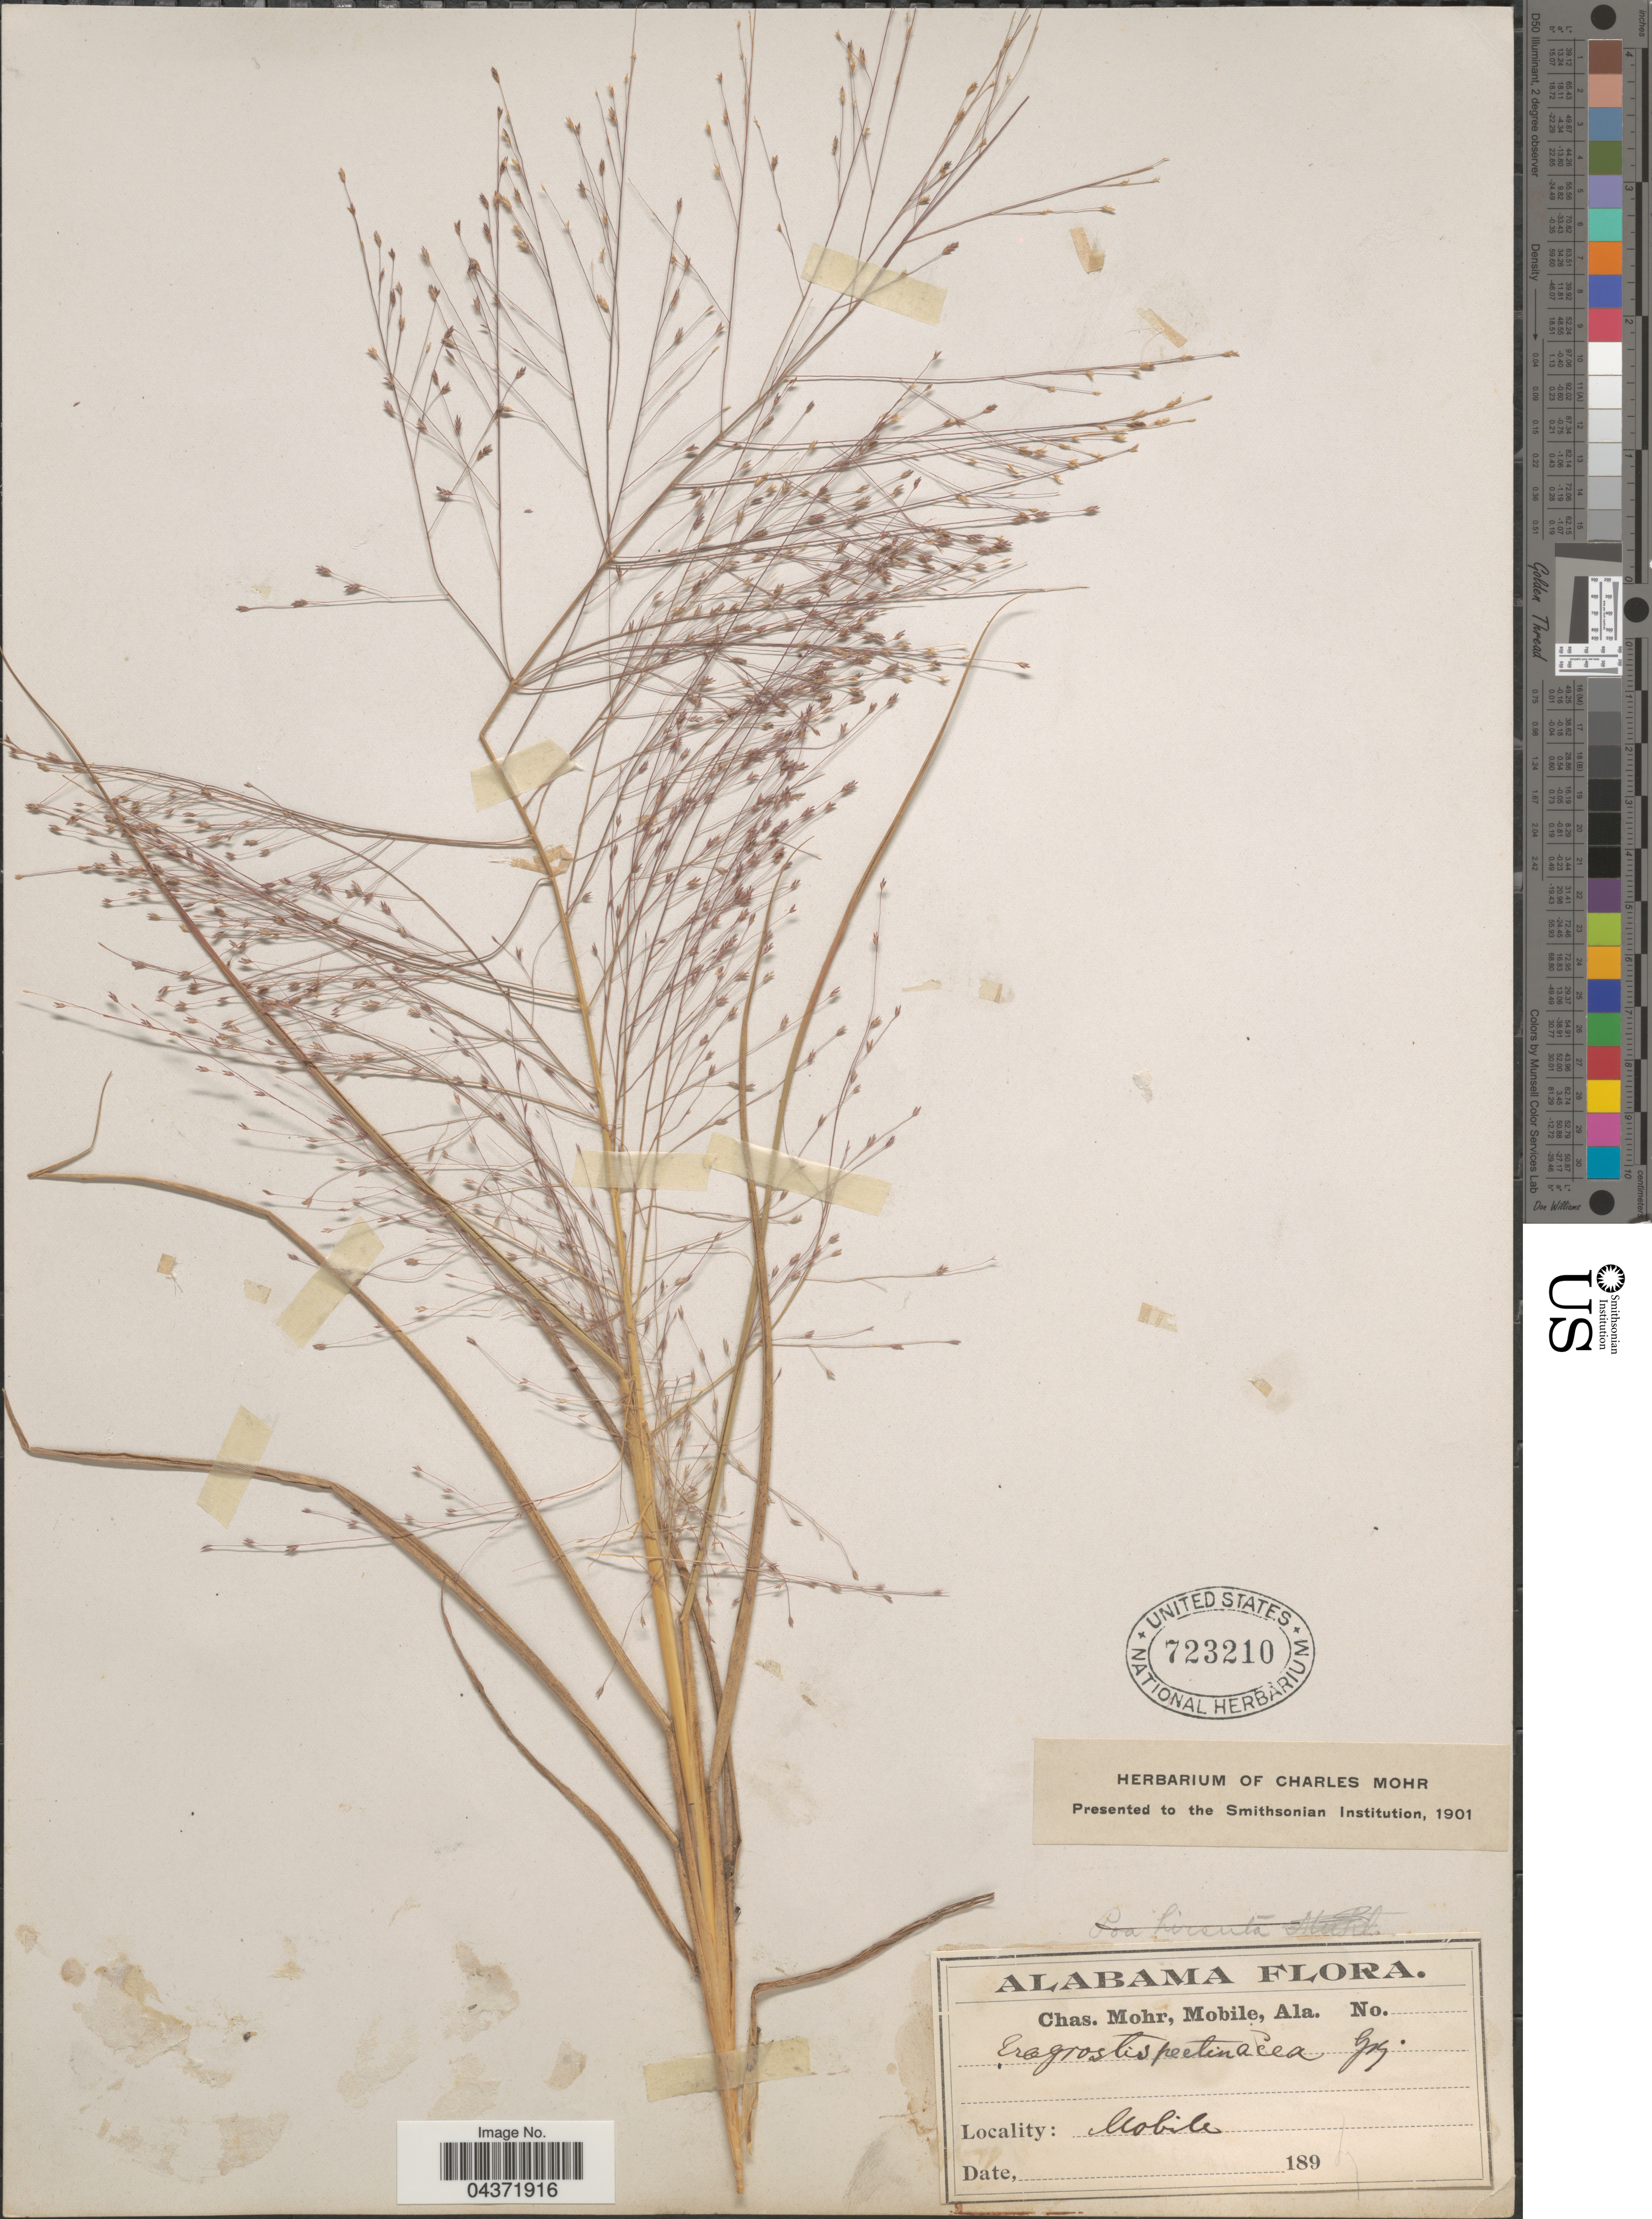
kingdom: Plantae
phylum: Tracheophyta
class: Liliopsida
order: Poales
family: Poaceae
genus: Eragrostis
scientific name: Eragrostis spectabilis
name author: (Pursh) Steud.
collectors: Mohr, C. T. (herbarium)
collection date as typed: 189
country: United States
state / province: Alabama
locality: Mobile.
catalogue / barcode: US 723210